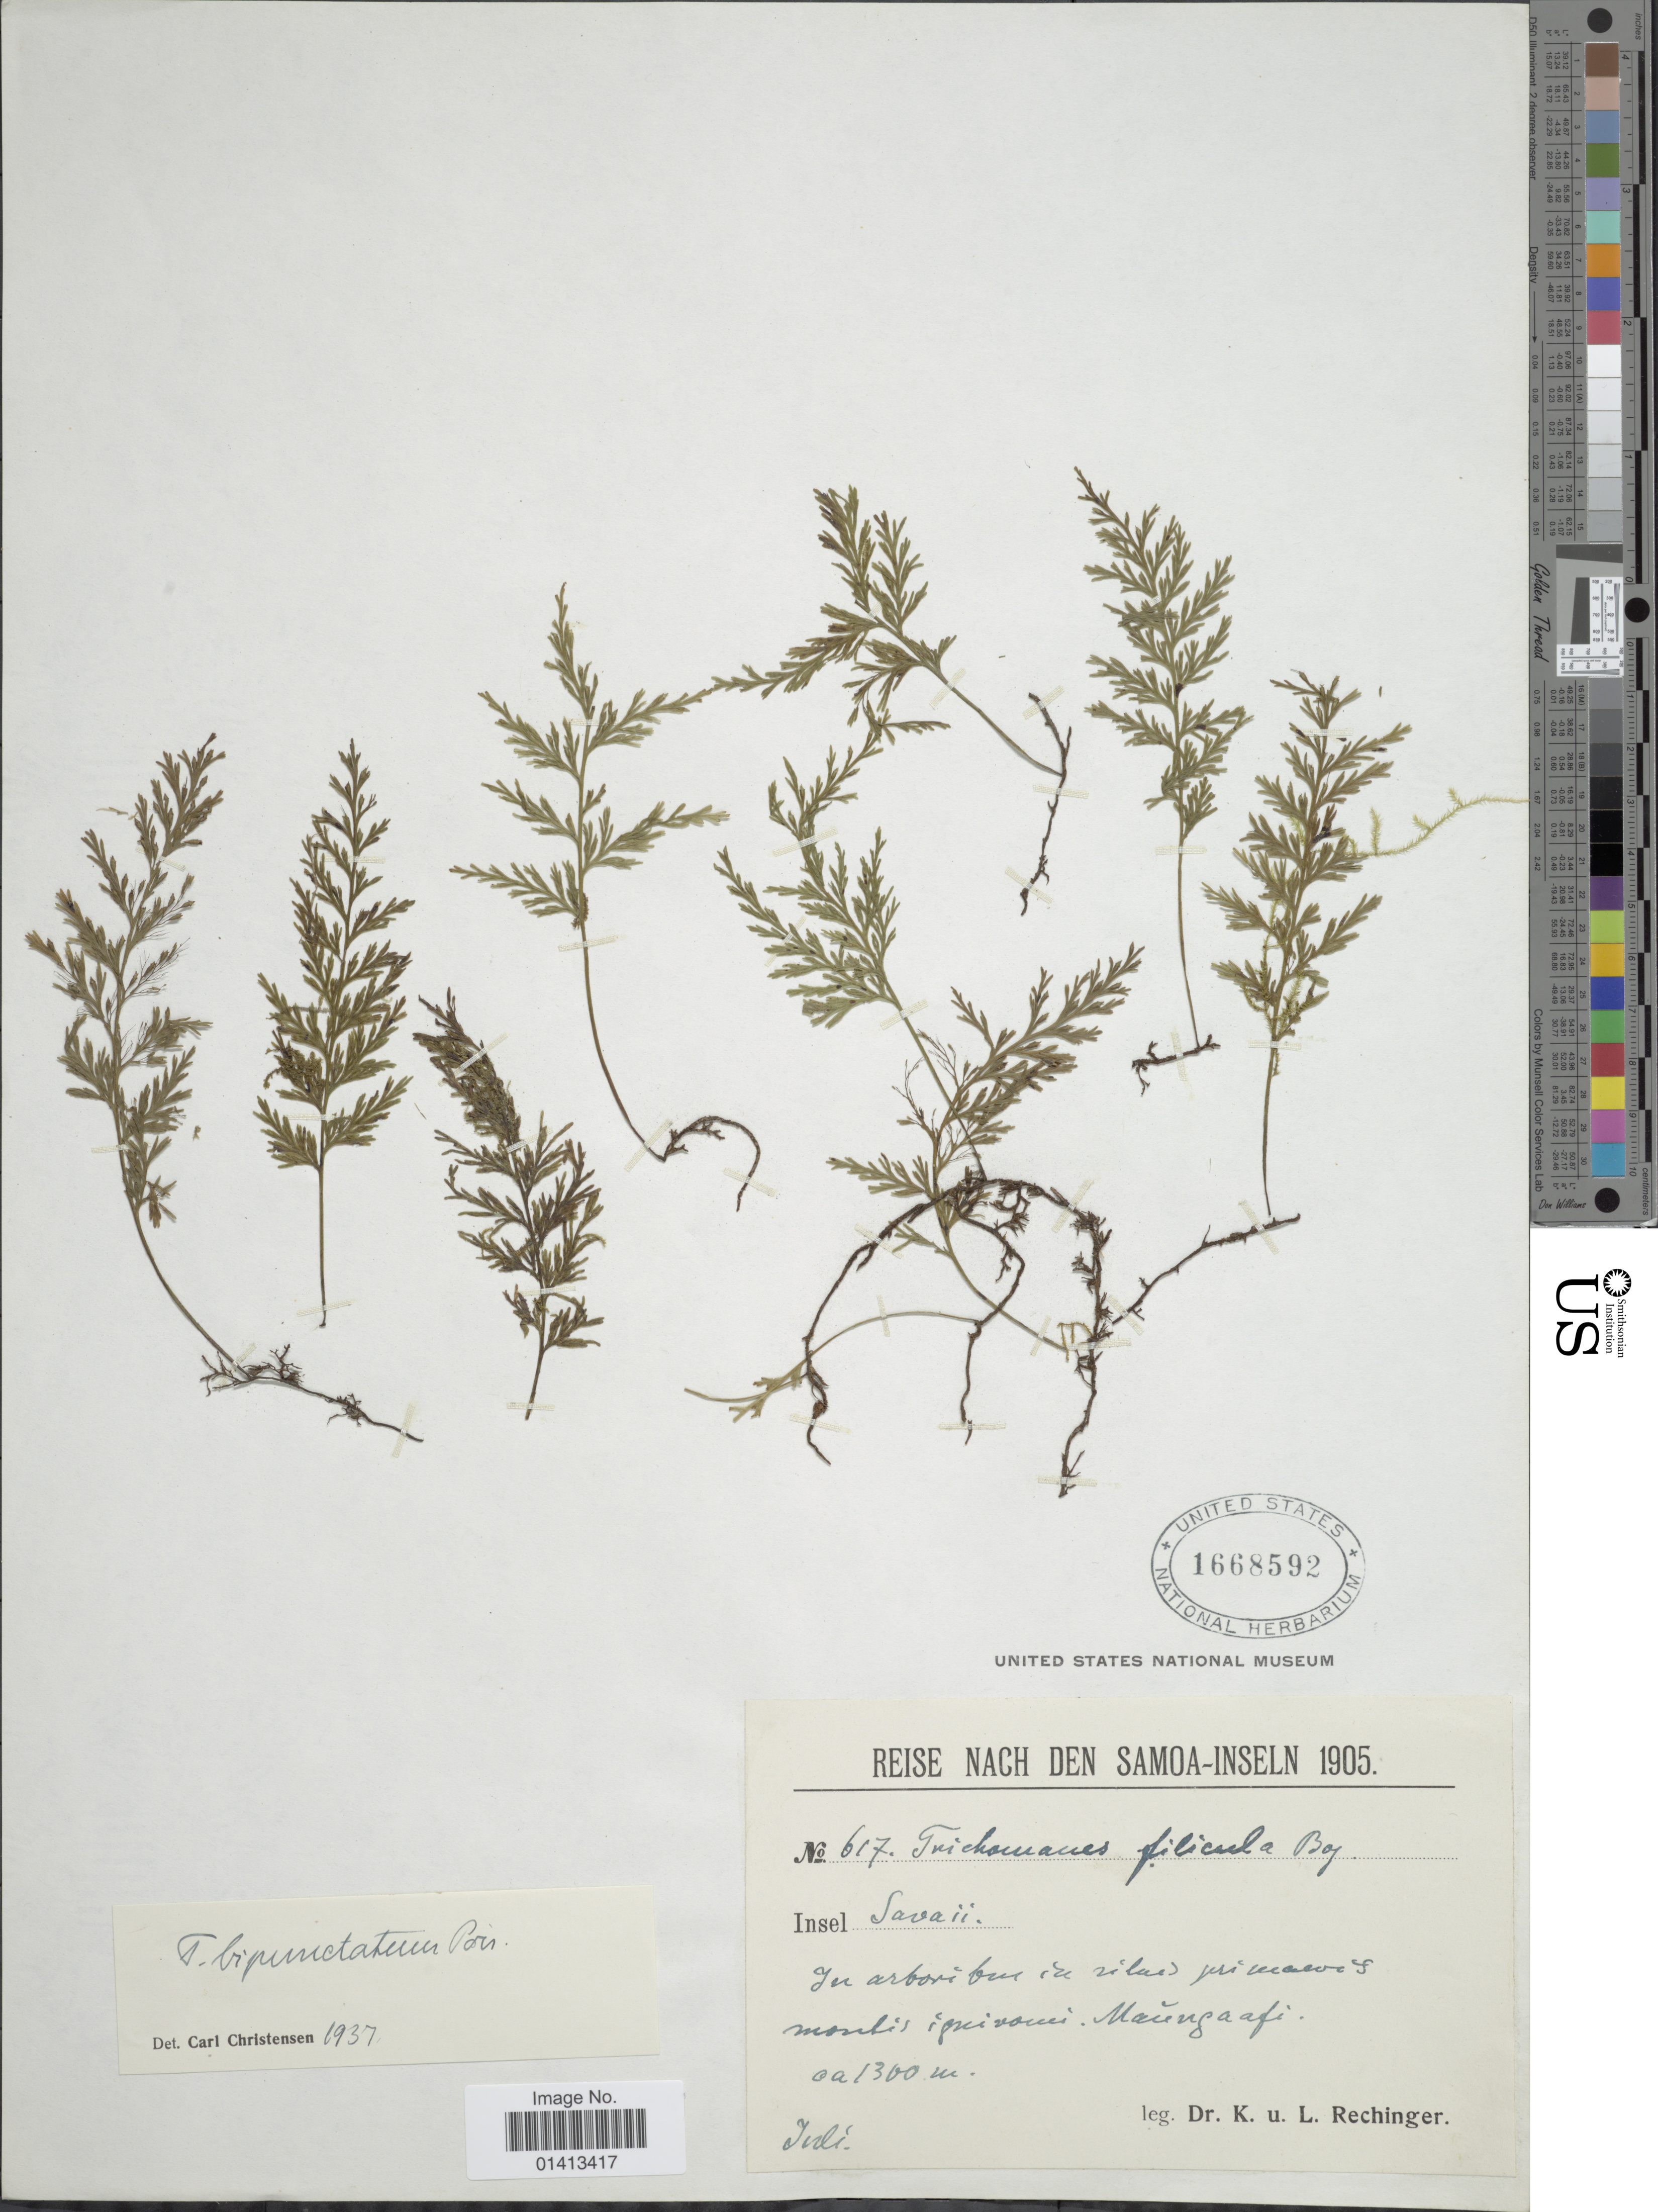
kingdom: Plantae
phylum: Tracheophyta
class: Polypodiopsida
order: Hymenophyllales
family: Hymenophyllaceae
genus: Crepidomanes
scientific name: Crepidomanes bipunctatum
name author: (Poir.) Copel.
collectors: K. Rechinger & L. Rechinger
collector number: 617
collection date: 1905-07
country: Samoa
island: Savai'i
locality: Savaii [illegible text]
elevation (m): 1300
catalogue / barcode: US 1668592